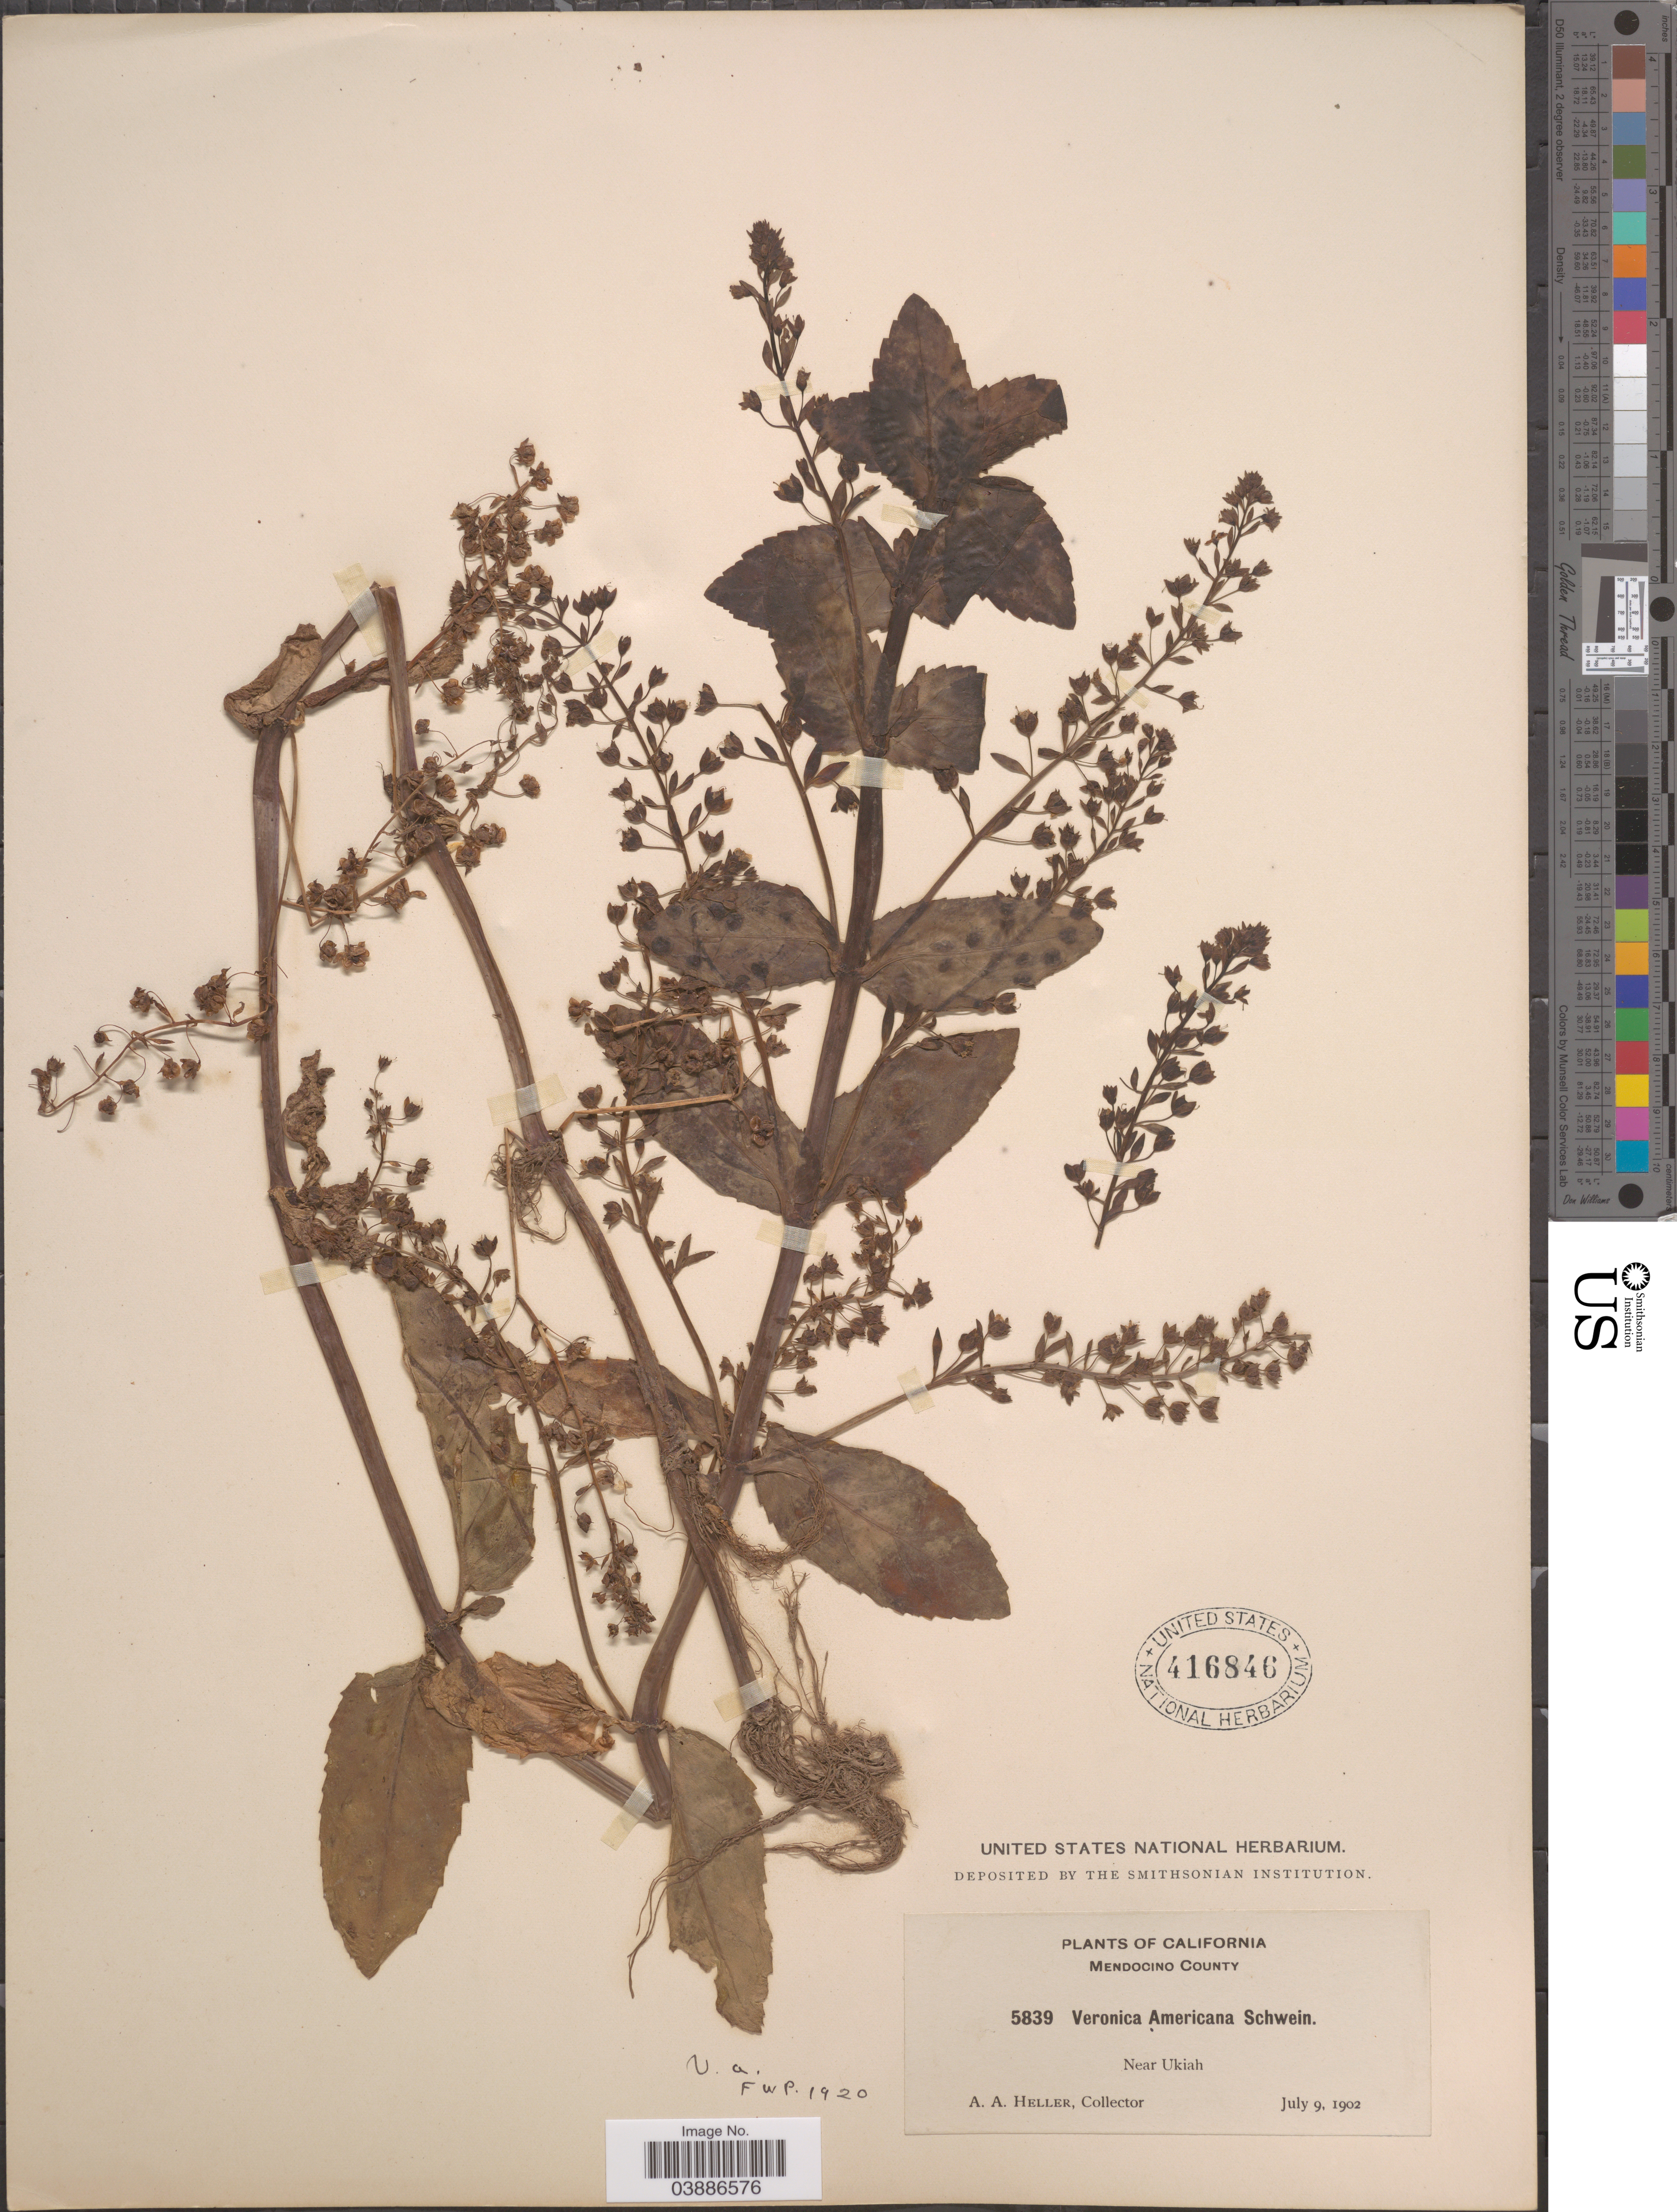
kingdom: Plantae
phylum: Tracheophyta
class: Magnoliopsida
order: Lamiales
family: Plantaginaceae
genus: Veronica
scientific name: Veronica americana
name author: Schwein. ex Benth.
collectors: A. A. Heller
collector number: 5839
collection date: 1902-07-09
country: United States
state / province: California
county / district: Mendocino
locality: Mendocino County. Near Ukiah.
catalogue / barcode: US 416846